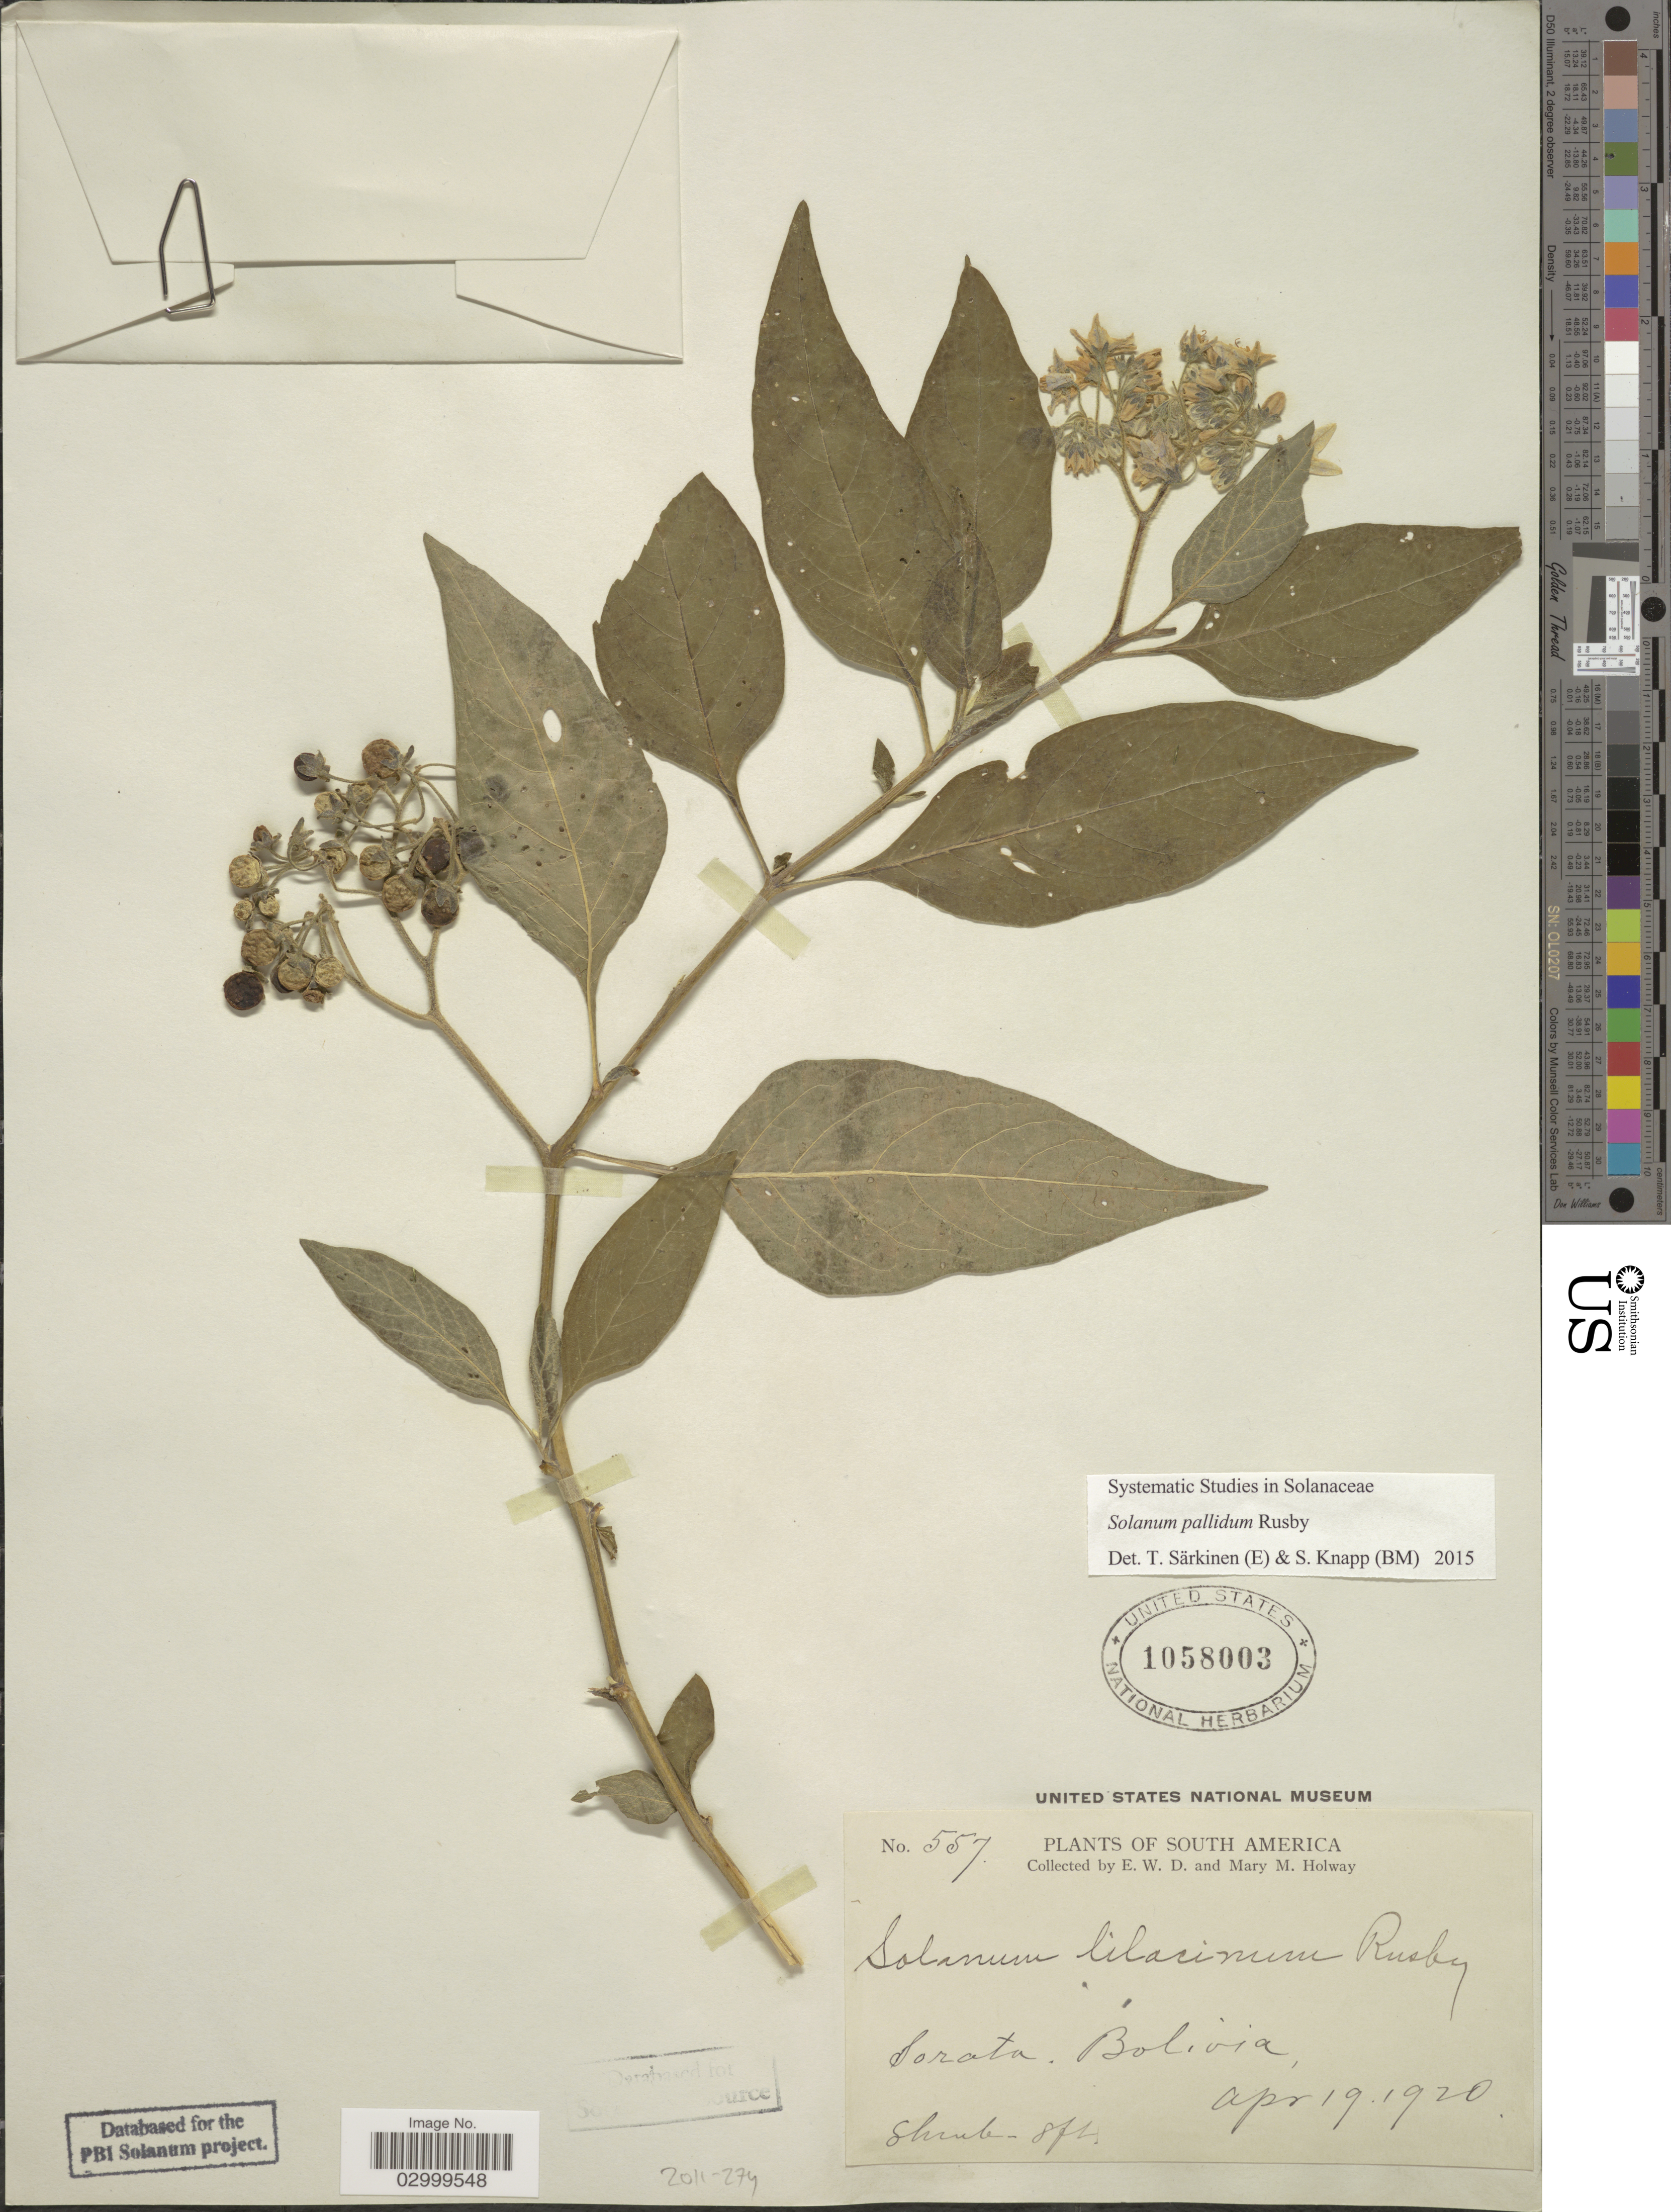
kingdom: Plantae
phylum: Tracheophyta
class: Magnoliopsida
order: Solanales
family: Solanaceae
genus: Solanum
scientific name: Solanum pallidum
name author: Rusby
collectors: E. W. D. Holway & M. M. Holway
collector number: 557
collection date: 1920-04-19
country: Bolivia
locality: Sorata.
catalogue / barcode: US 1058003